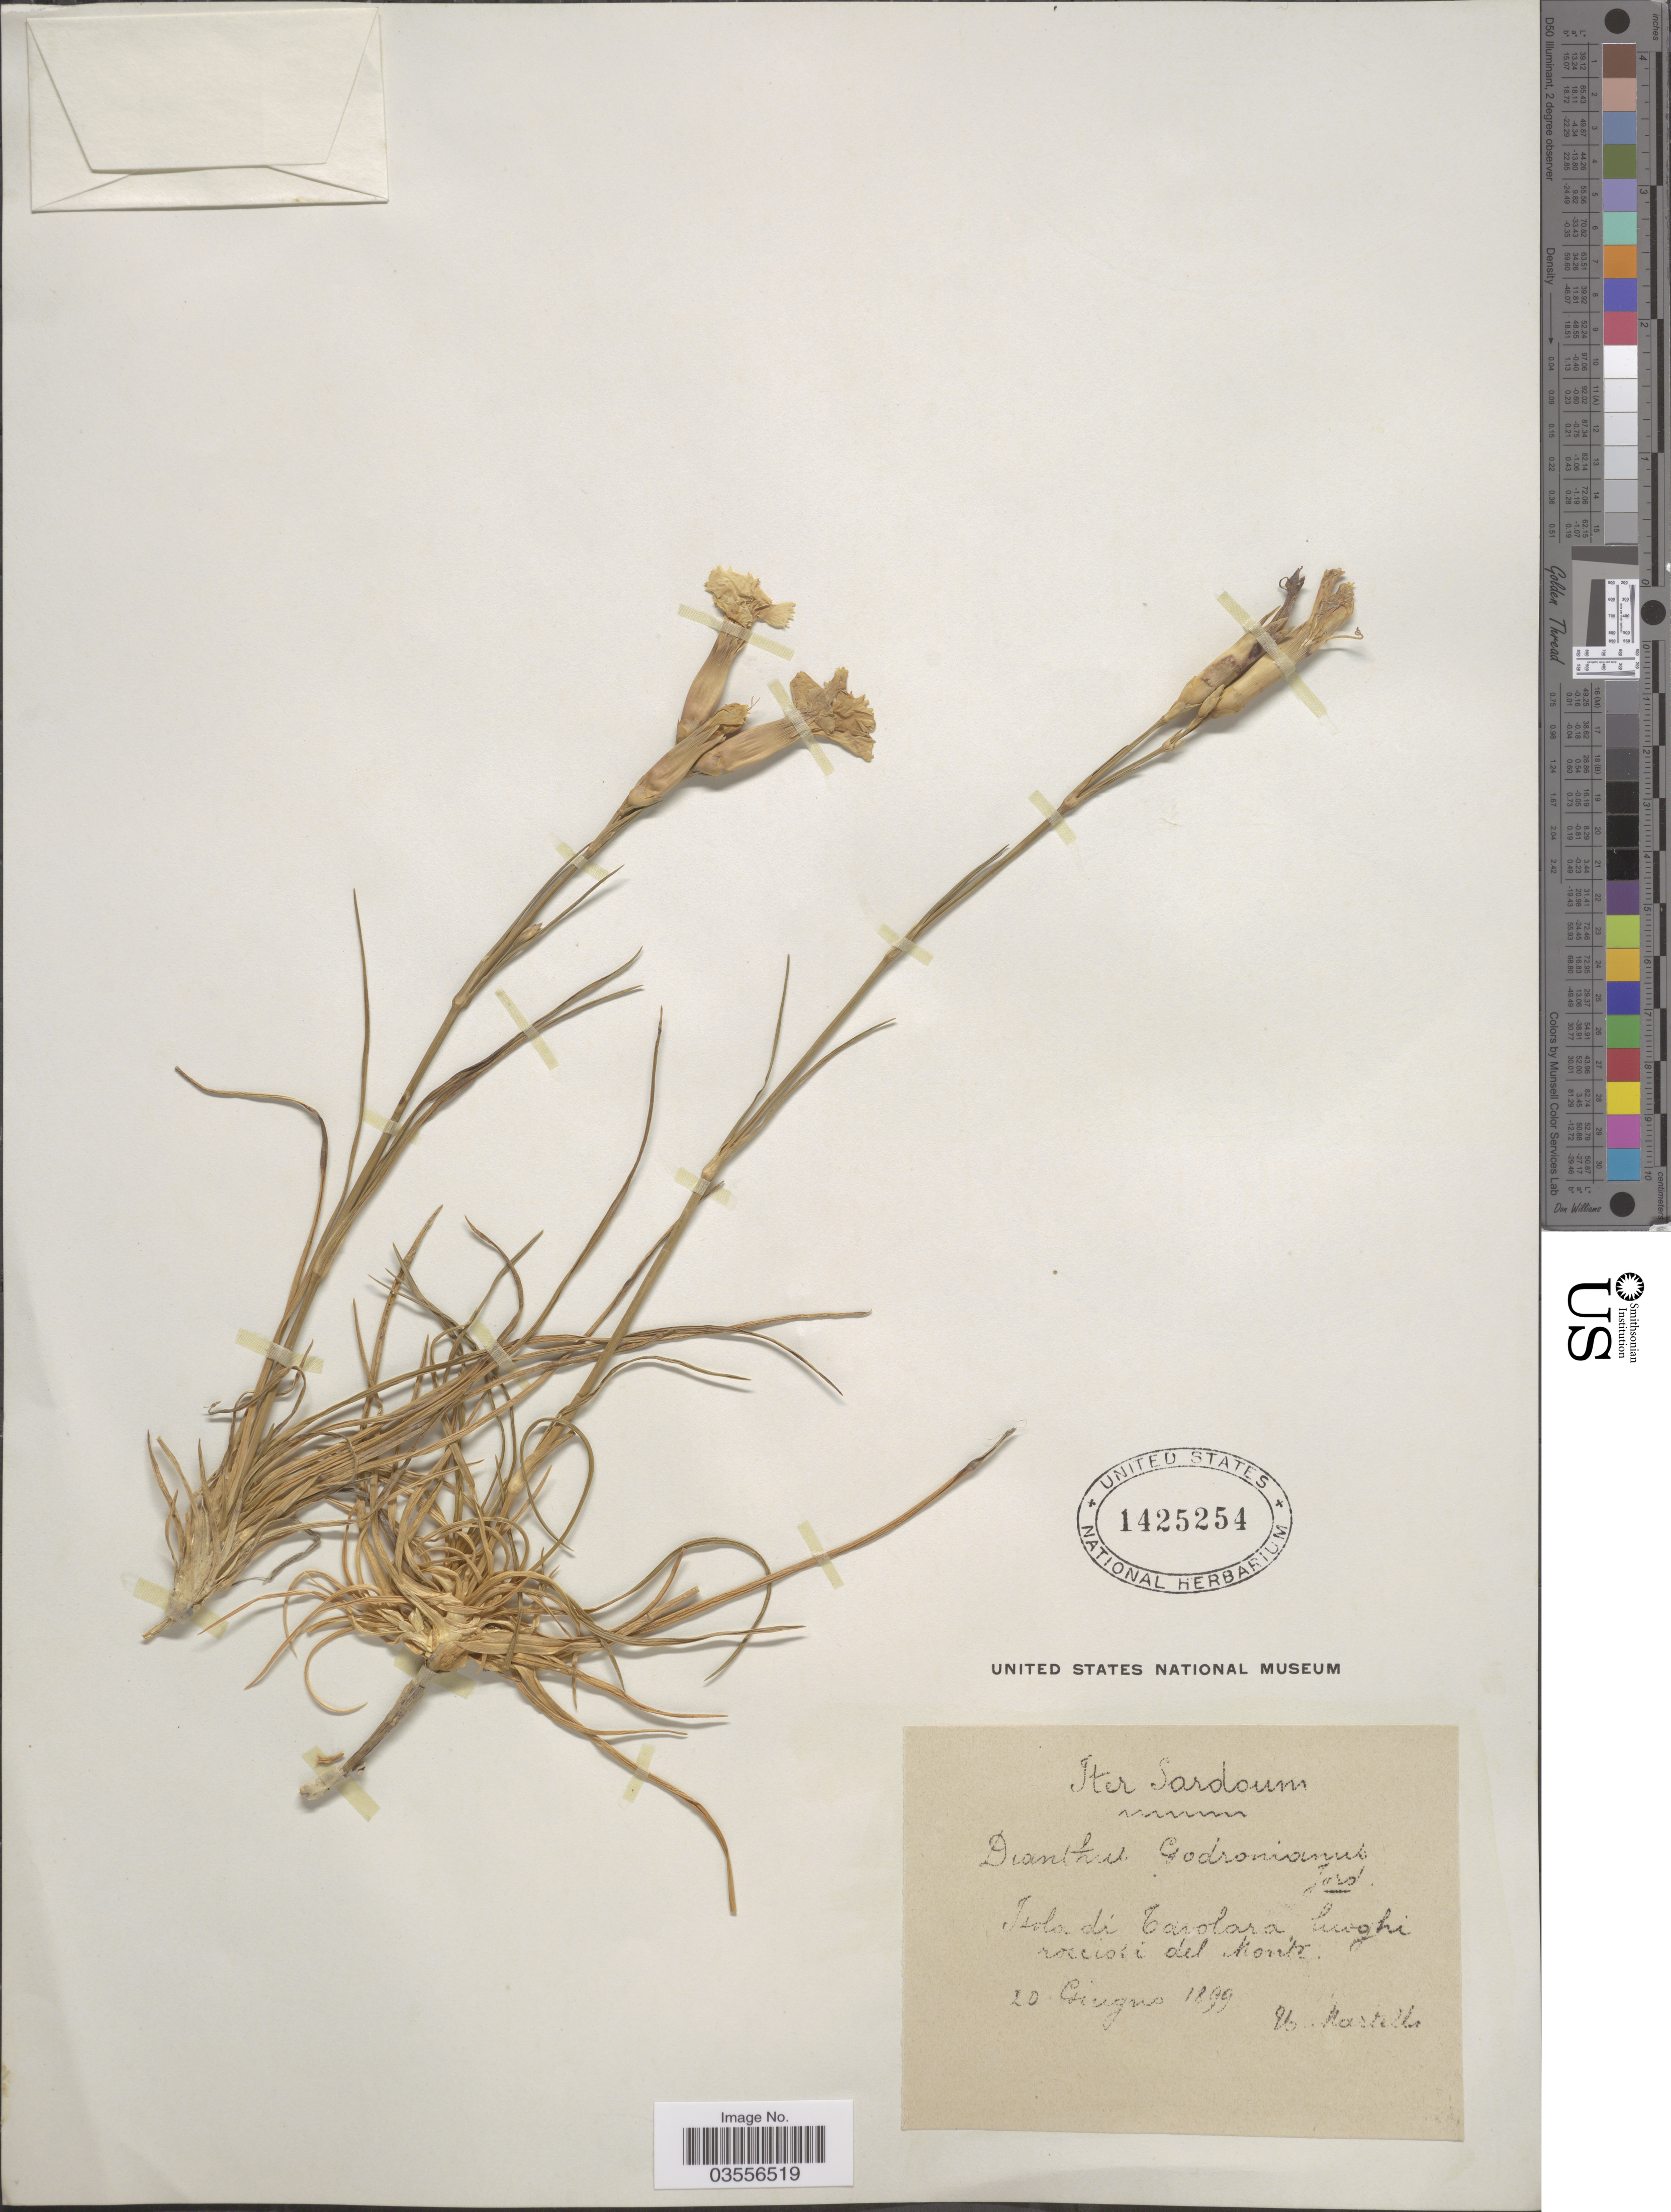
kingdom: Plantae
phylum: Tracheophyta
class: Magnoliopsida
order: Caryophyllales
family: Caryophyllaceae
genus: Dianthus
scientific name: Dianthus godronianus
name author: (Gren. & Godr.) Jord.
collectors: U. Martelli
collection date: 1899-06-20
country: Italy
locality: Iter Sardoum. Isola di Tavolara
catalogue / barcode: US 1425254